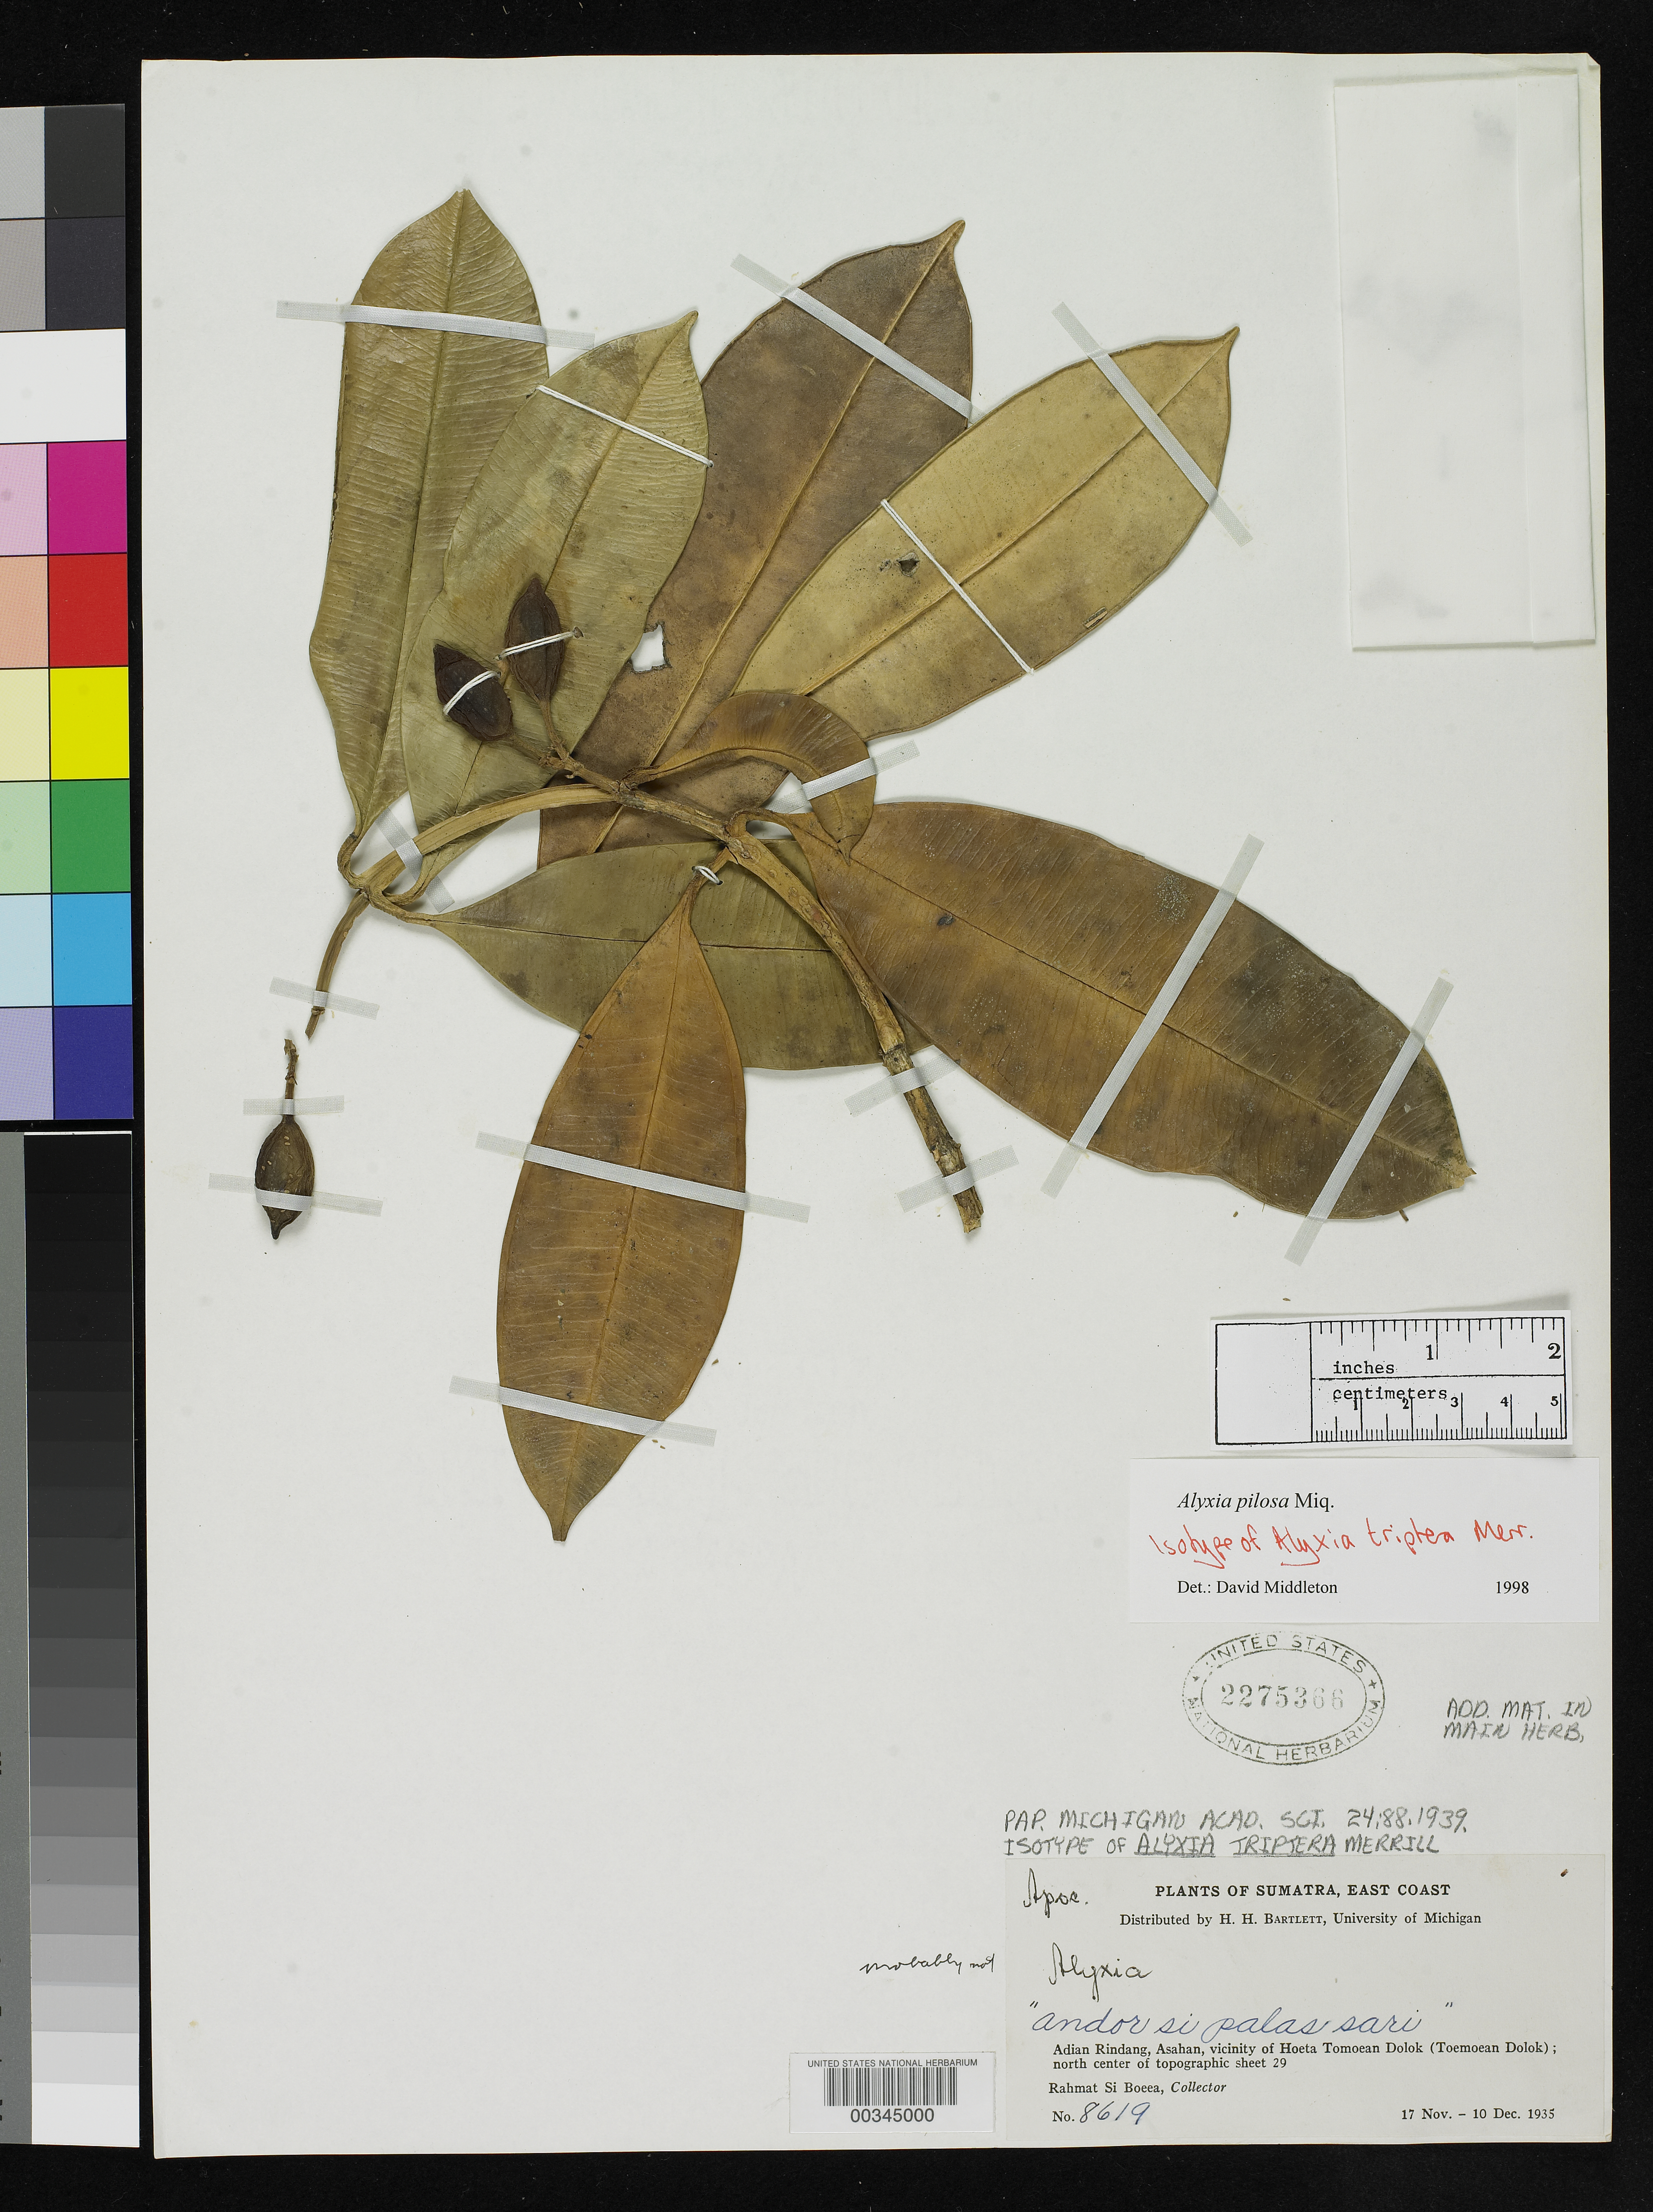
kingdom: Plantae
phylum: Tracheophyta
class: Magnoliopsida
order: Gentianales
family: Apocynaceae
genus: Alyxia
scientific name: Alyxia triptera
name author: Merr.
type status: Isotype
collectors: Rahmat Si Boeea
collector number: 8619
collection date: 1935-11-17/1935-12-10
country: Indonesia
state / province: Sumatra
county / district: Aceh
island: Sumatra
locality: Adian Rindang, Asahan, vicinity of Hoeta Tomoean Dolok (Toemoean Dolok), N Center of topographic sheet 29.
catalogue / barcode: US 2275366